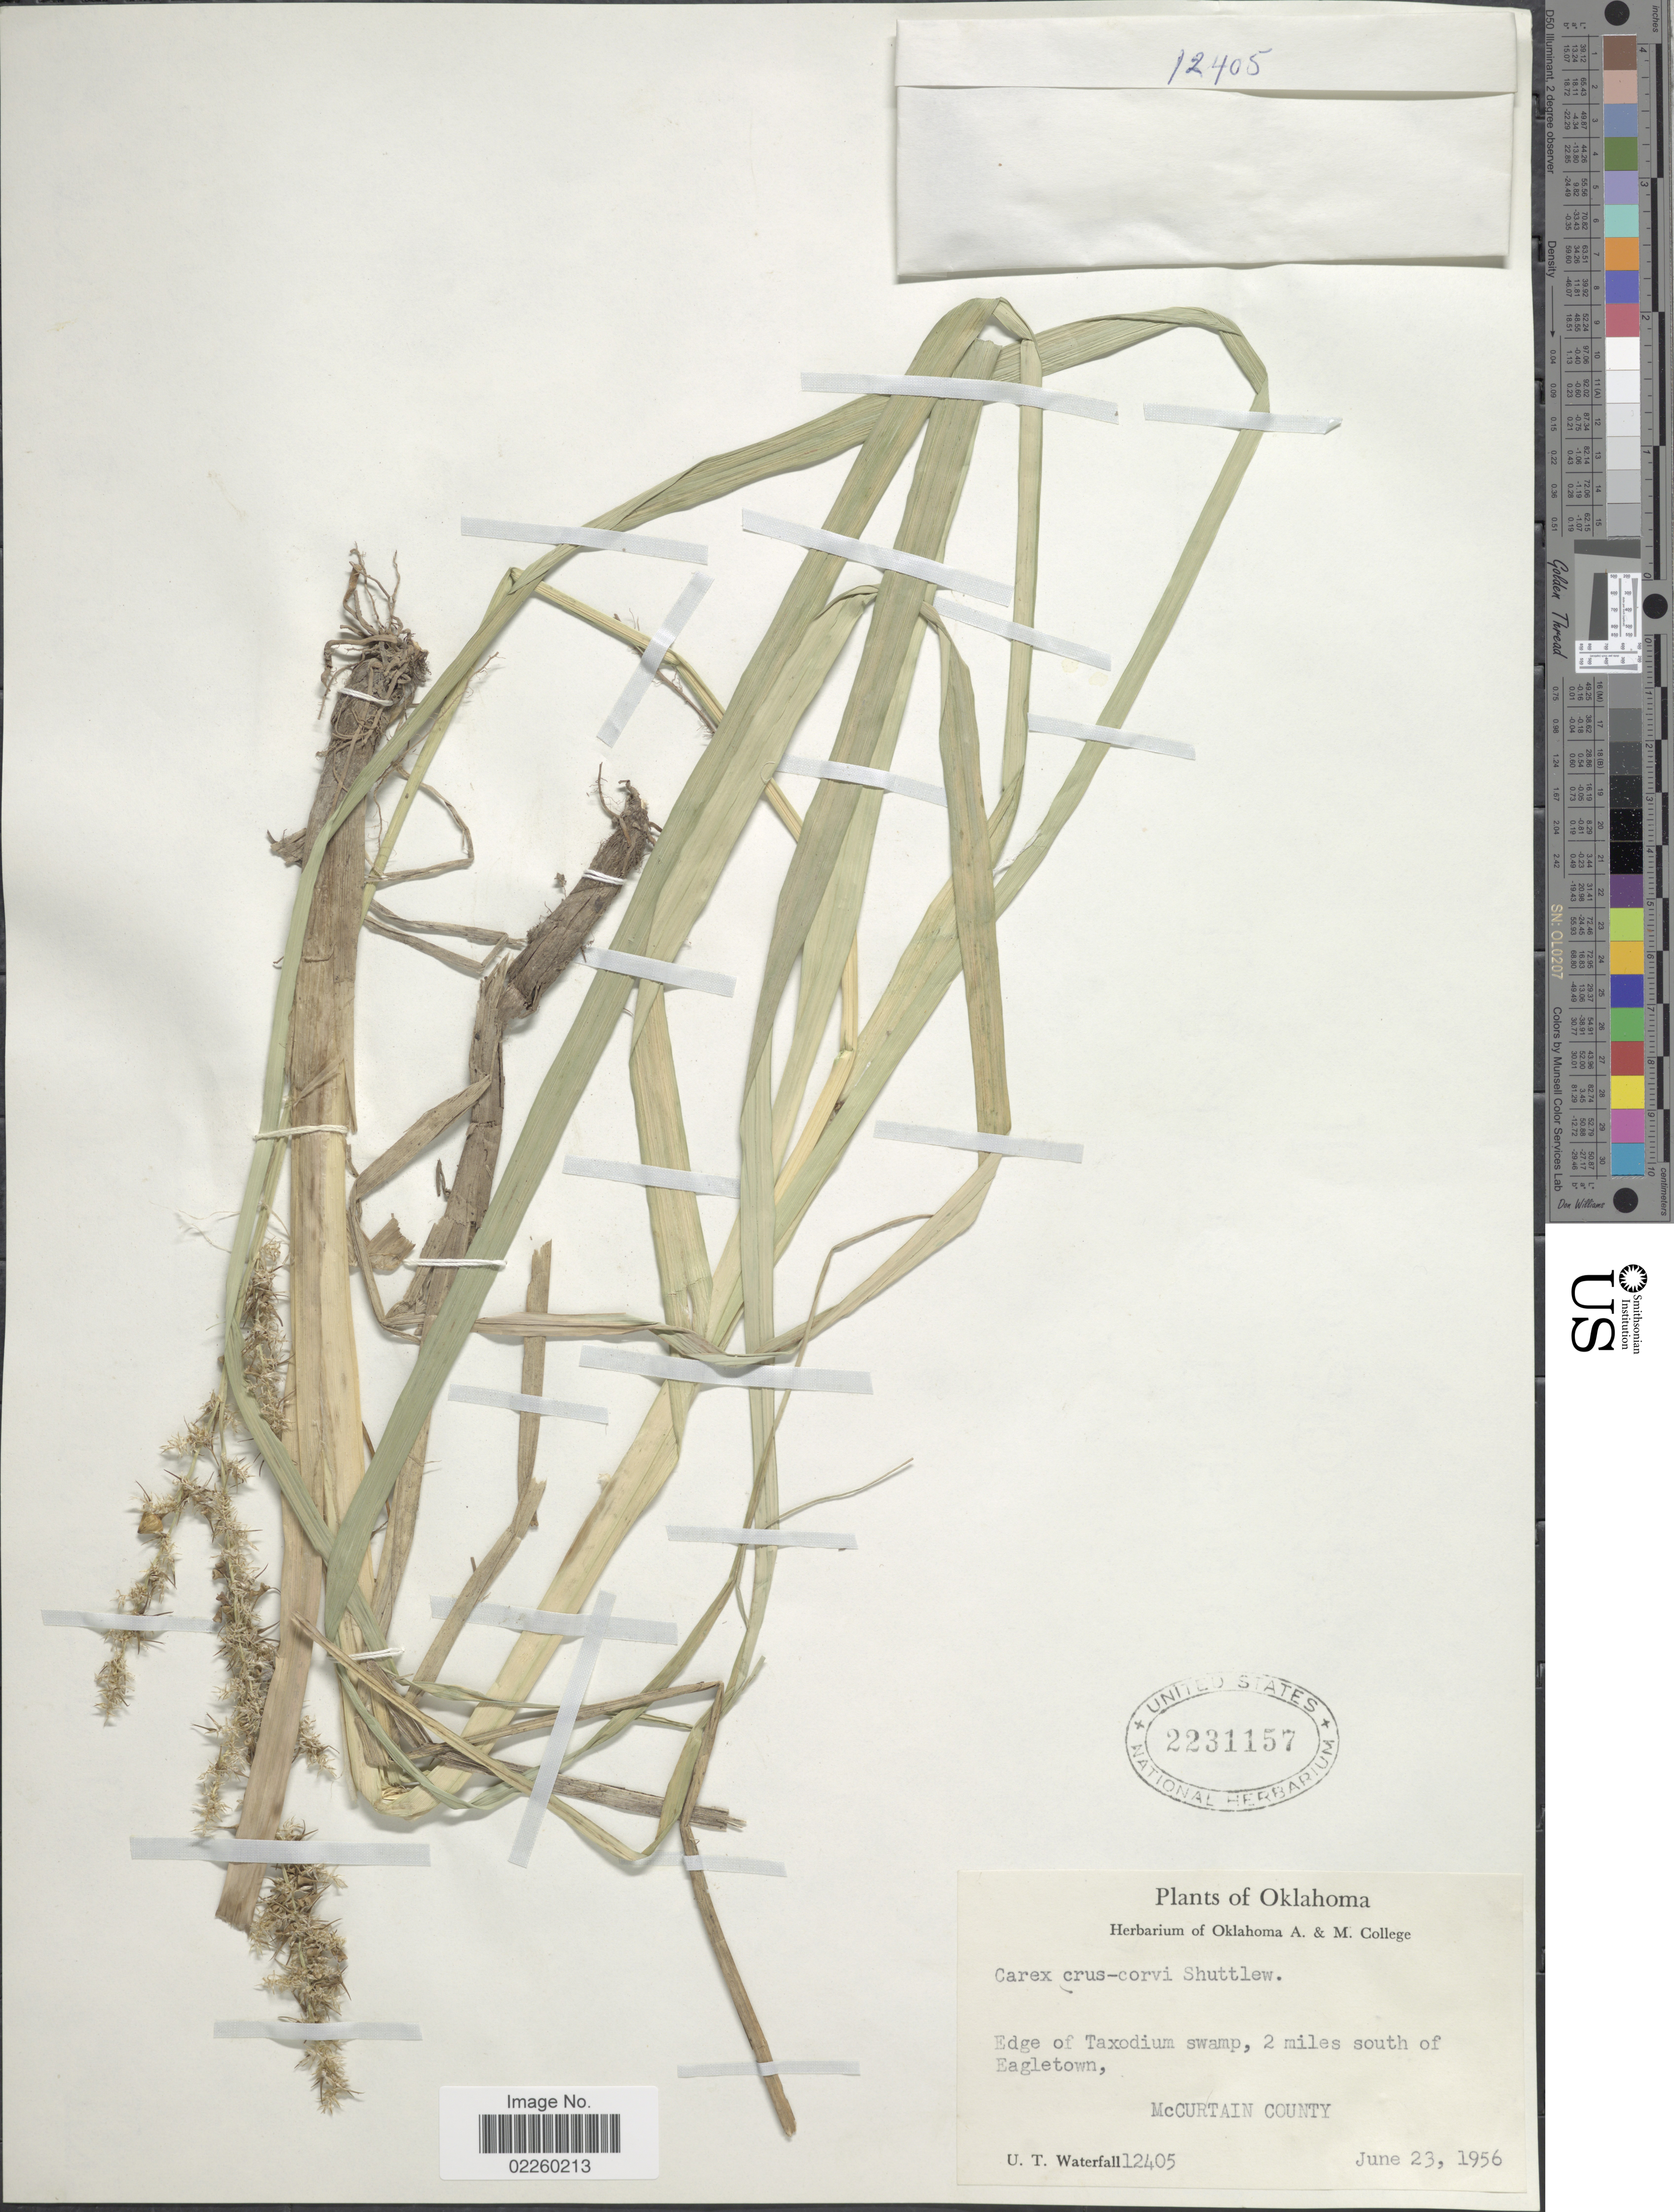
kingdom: Plantae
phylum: Tracheophyta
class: Liliopsida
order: Poales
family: Cyperaceae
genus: Carex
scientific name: Carex crus-corvi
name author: Shuttlew. ex Kunze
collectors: U. T. Waterfall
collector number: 12405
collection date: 1956-06-23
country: United States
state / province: Oklahoma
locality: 2 miles south of Eagletown, McCurtain County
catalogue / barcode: US 2231157